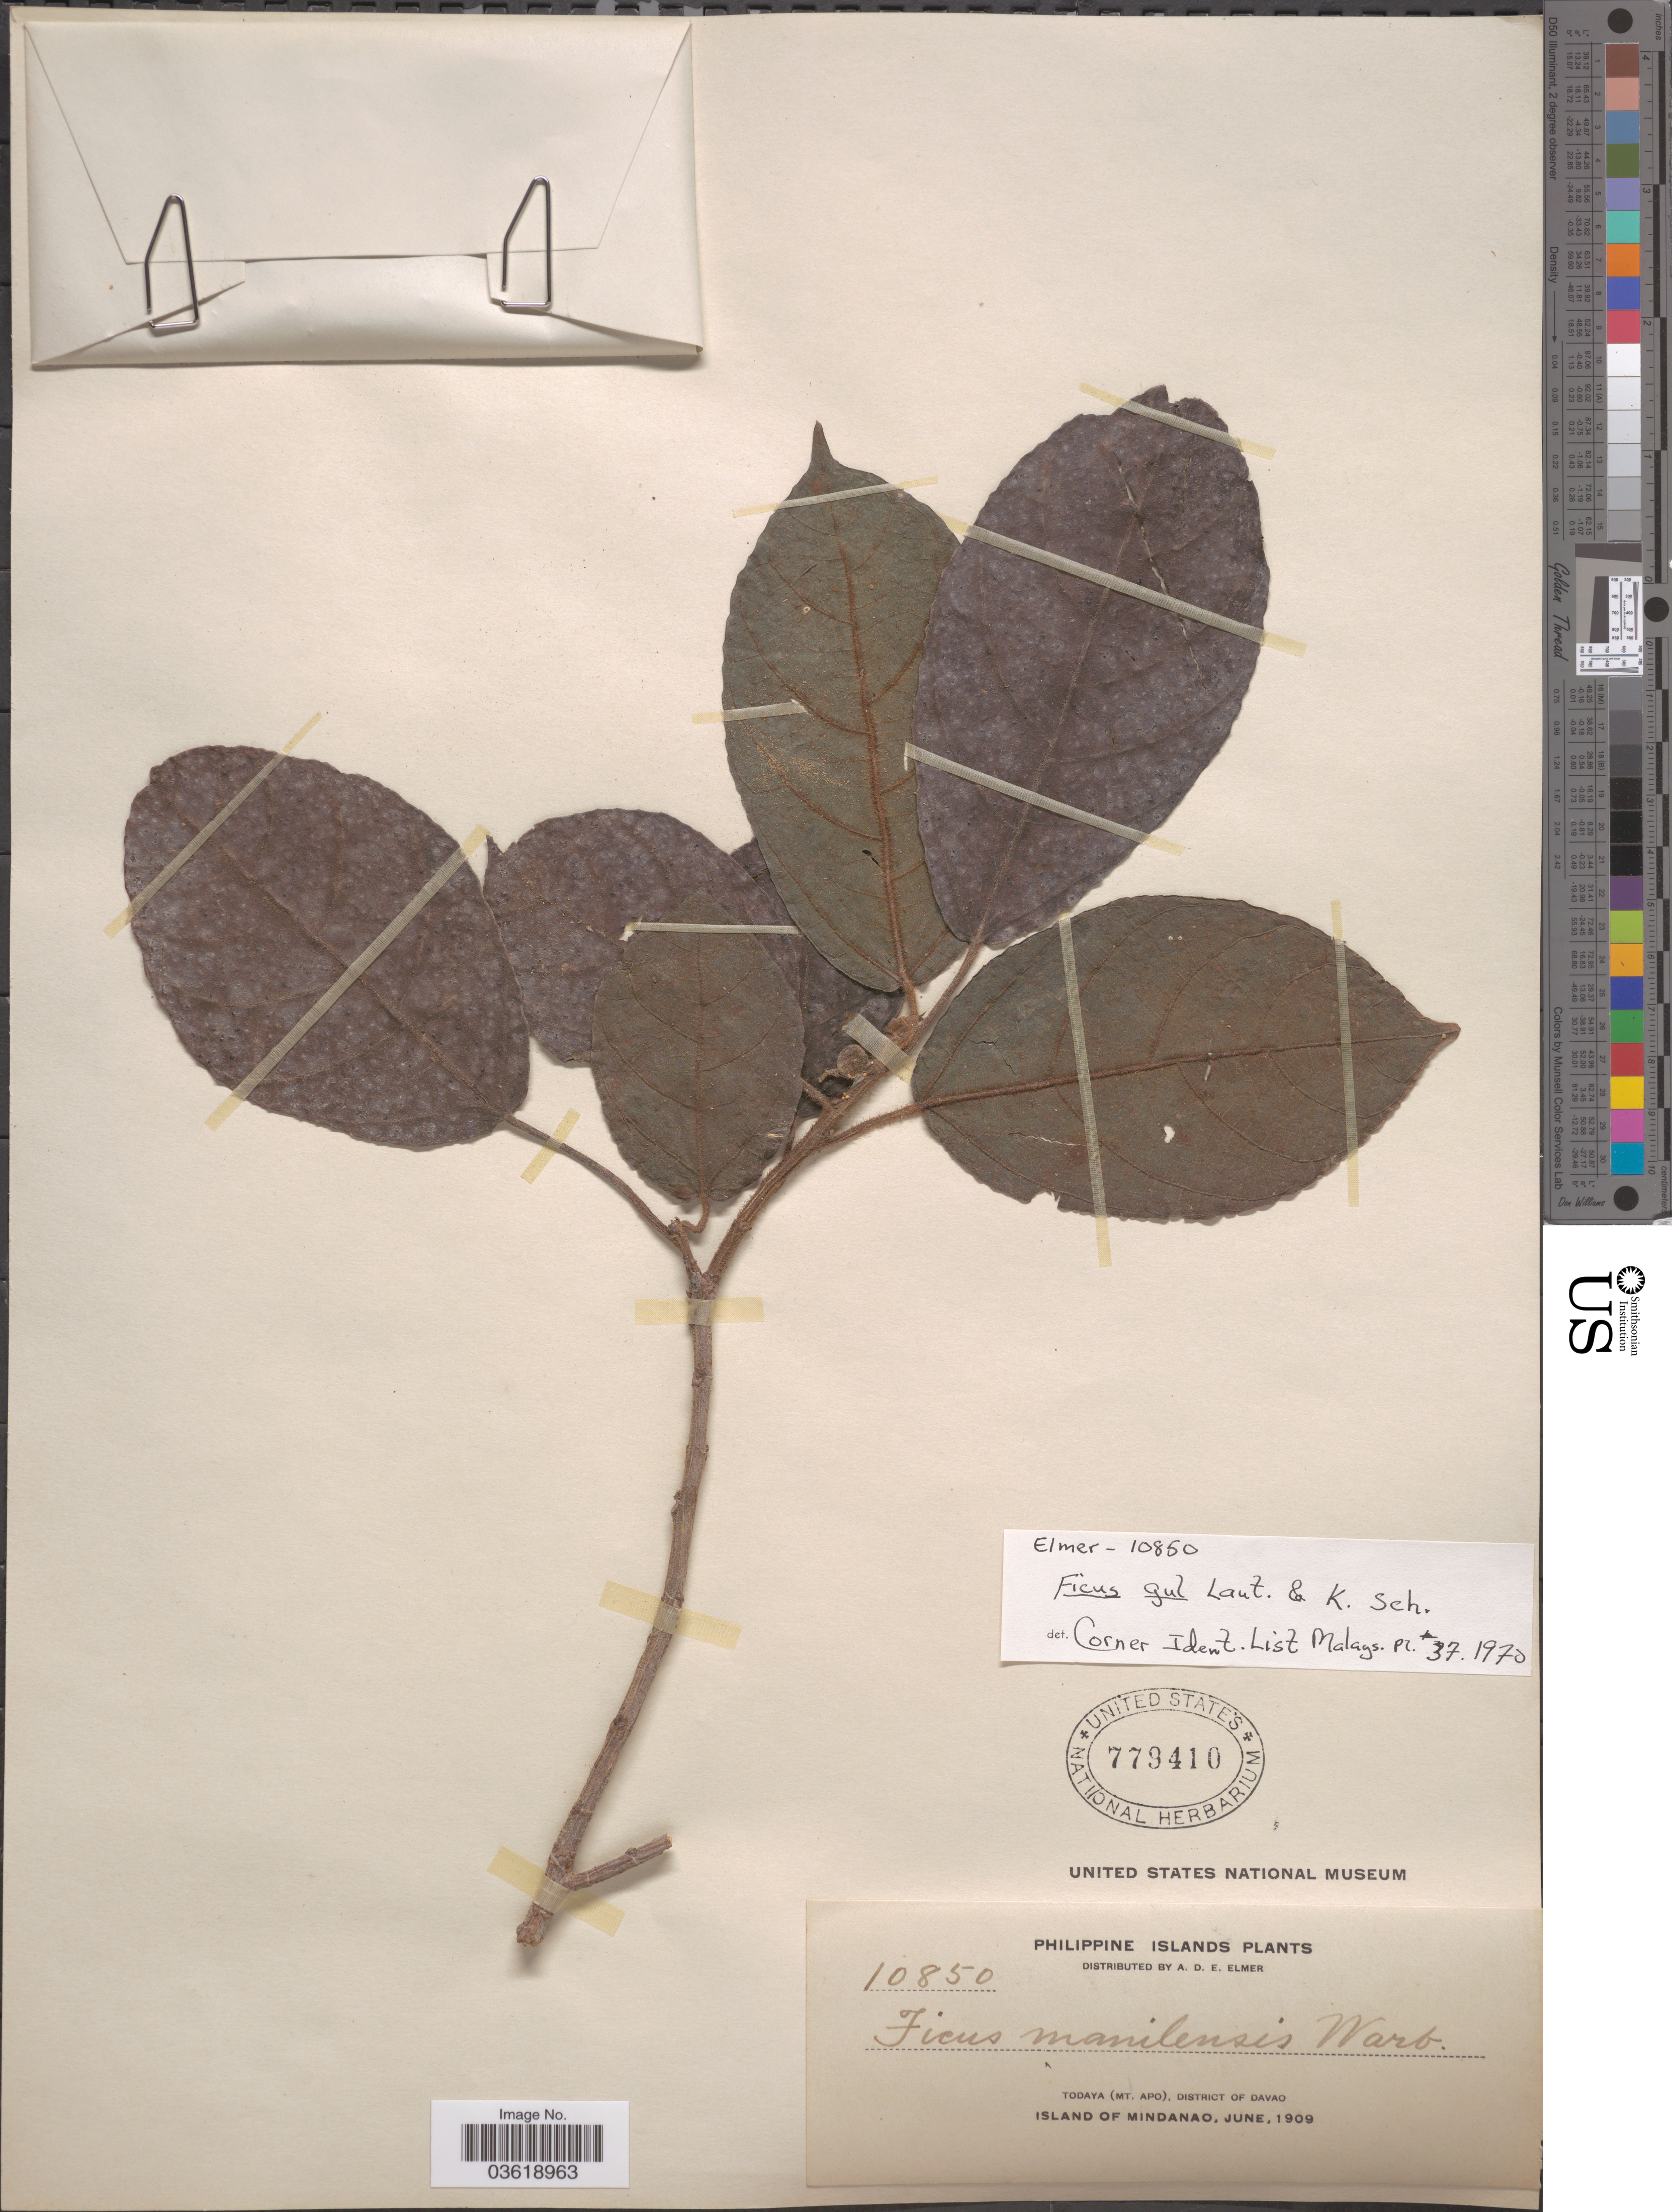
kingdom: Plantae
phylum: Tracheophyta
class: Magnoliopsida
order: Rosales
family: Moraceae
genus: Ficus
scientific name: Ficus gul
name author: Lauterb. & K. Schum.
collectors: A. D. E. Elmer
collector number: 10850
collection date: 1909-06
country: Philippines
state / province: Davao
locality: Todaya (Mt. Apo), District of Davao. Island of Mindanao.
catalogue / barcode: US 779410